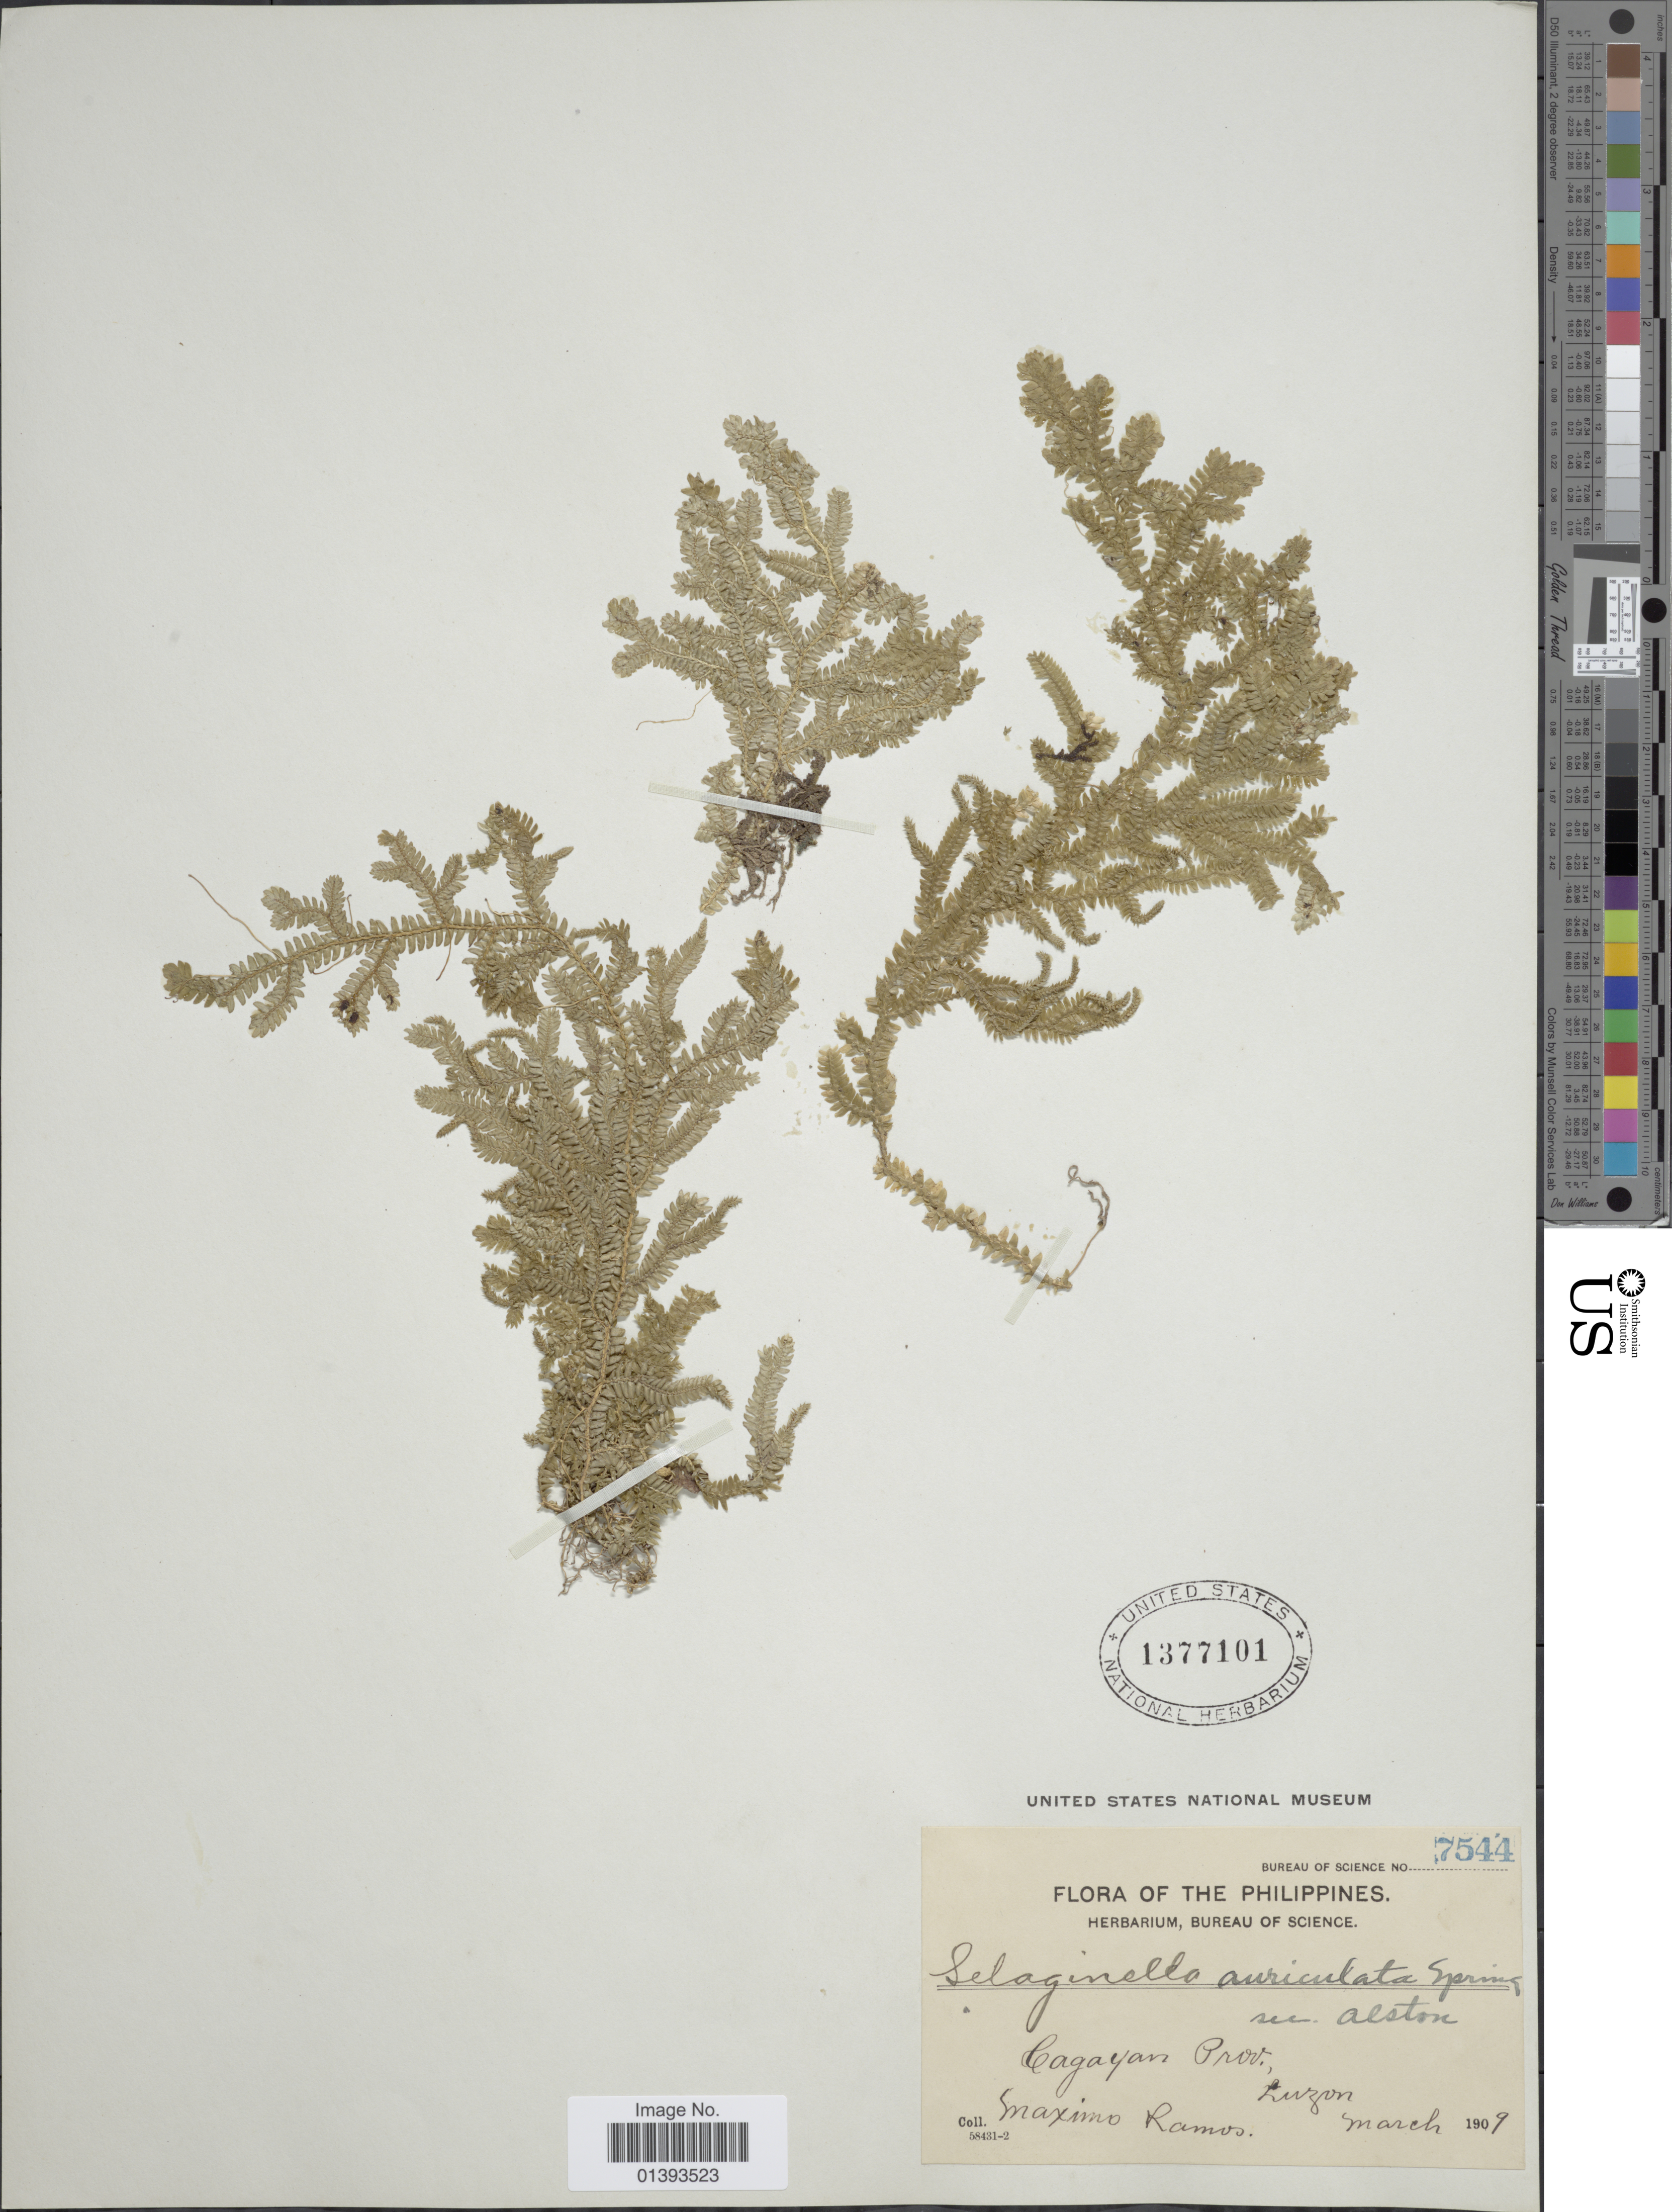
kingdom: Plantae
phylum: Tracheophyta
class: Lycopodiopsida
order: Selaginellales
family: Selaginellaceae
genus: Selaginella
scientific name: Selaginella auriculata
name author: Spring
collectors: M. Ramos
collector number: Bureau of Science 7544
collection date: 1909-03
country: Philippines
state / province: Central Luzon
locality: Cagayan Prov. Luzon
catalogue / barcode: US 1377101